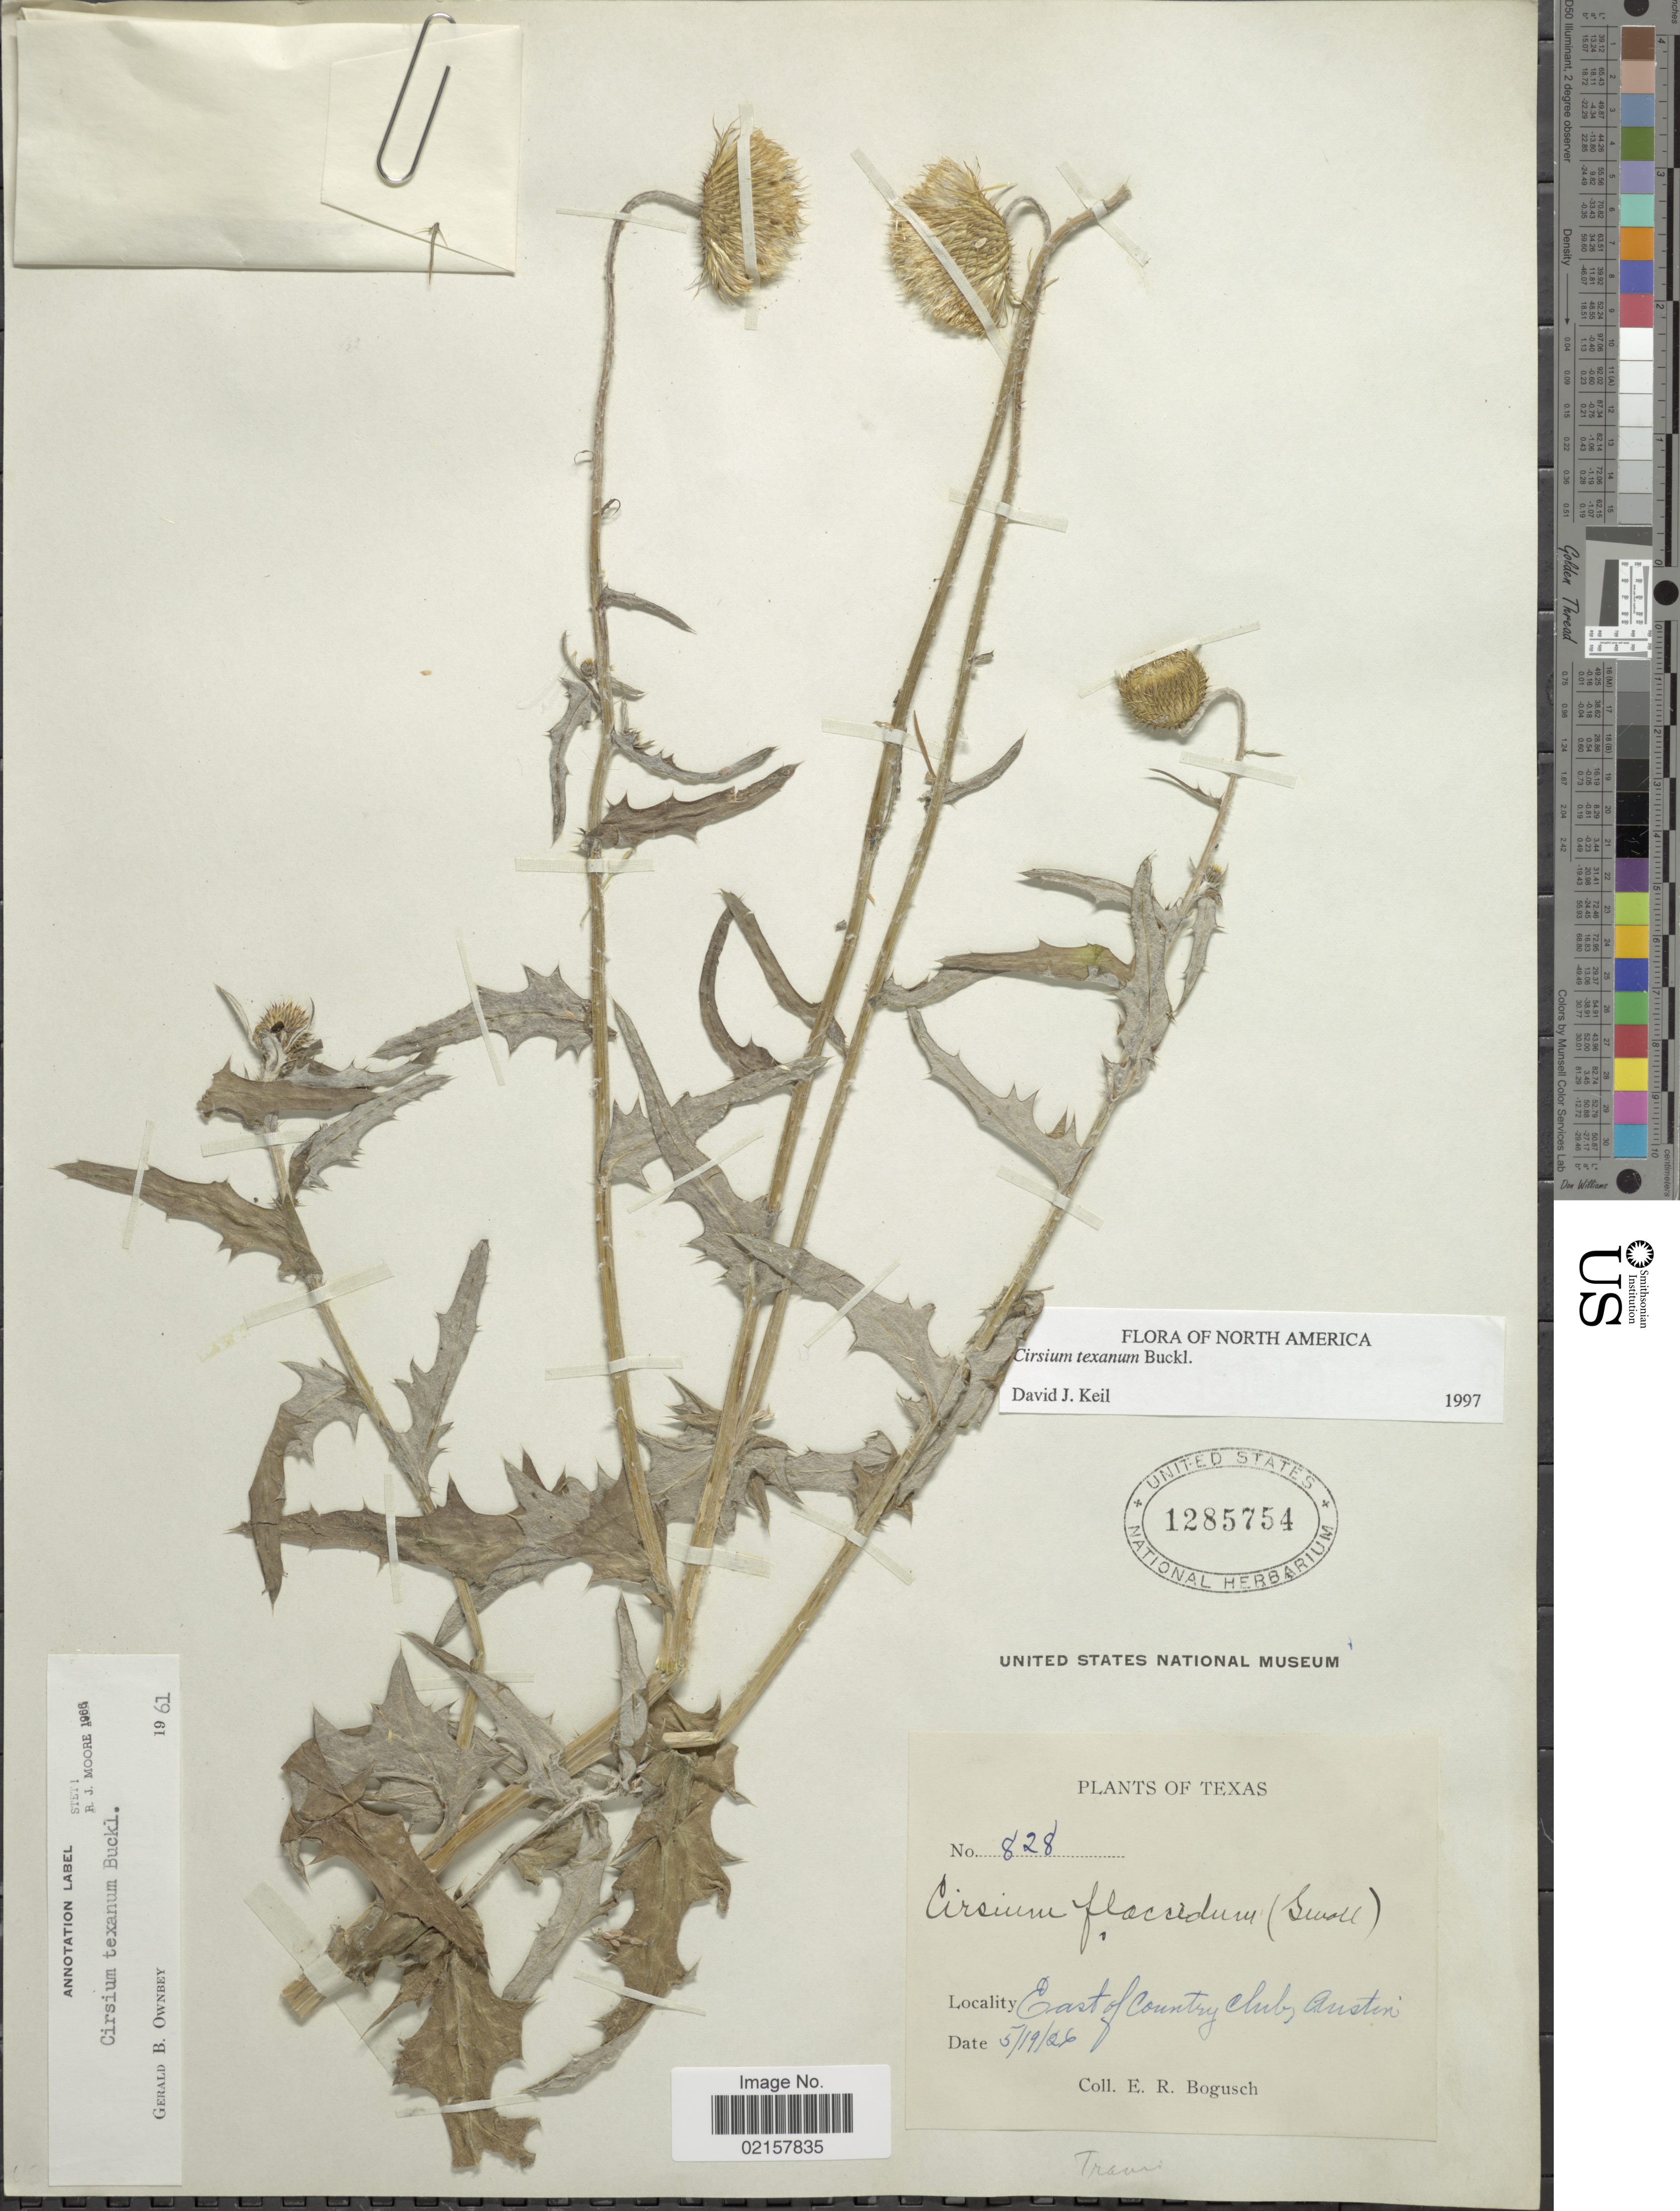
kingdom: Plantae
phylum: Tracheophyta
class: Magnoliopsida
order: Asterales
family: Asteraceae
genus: Cirsium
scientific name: Cirsium texanum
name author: Buckley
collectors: E. Bogusch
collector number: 828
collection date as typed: Transcribed d/m/y: 19/5/26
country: United States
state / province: Texas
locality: East of County Club, Austin.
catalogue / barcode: US 1285754